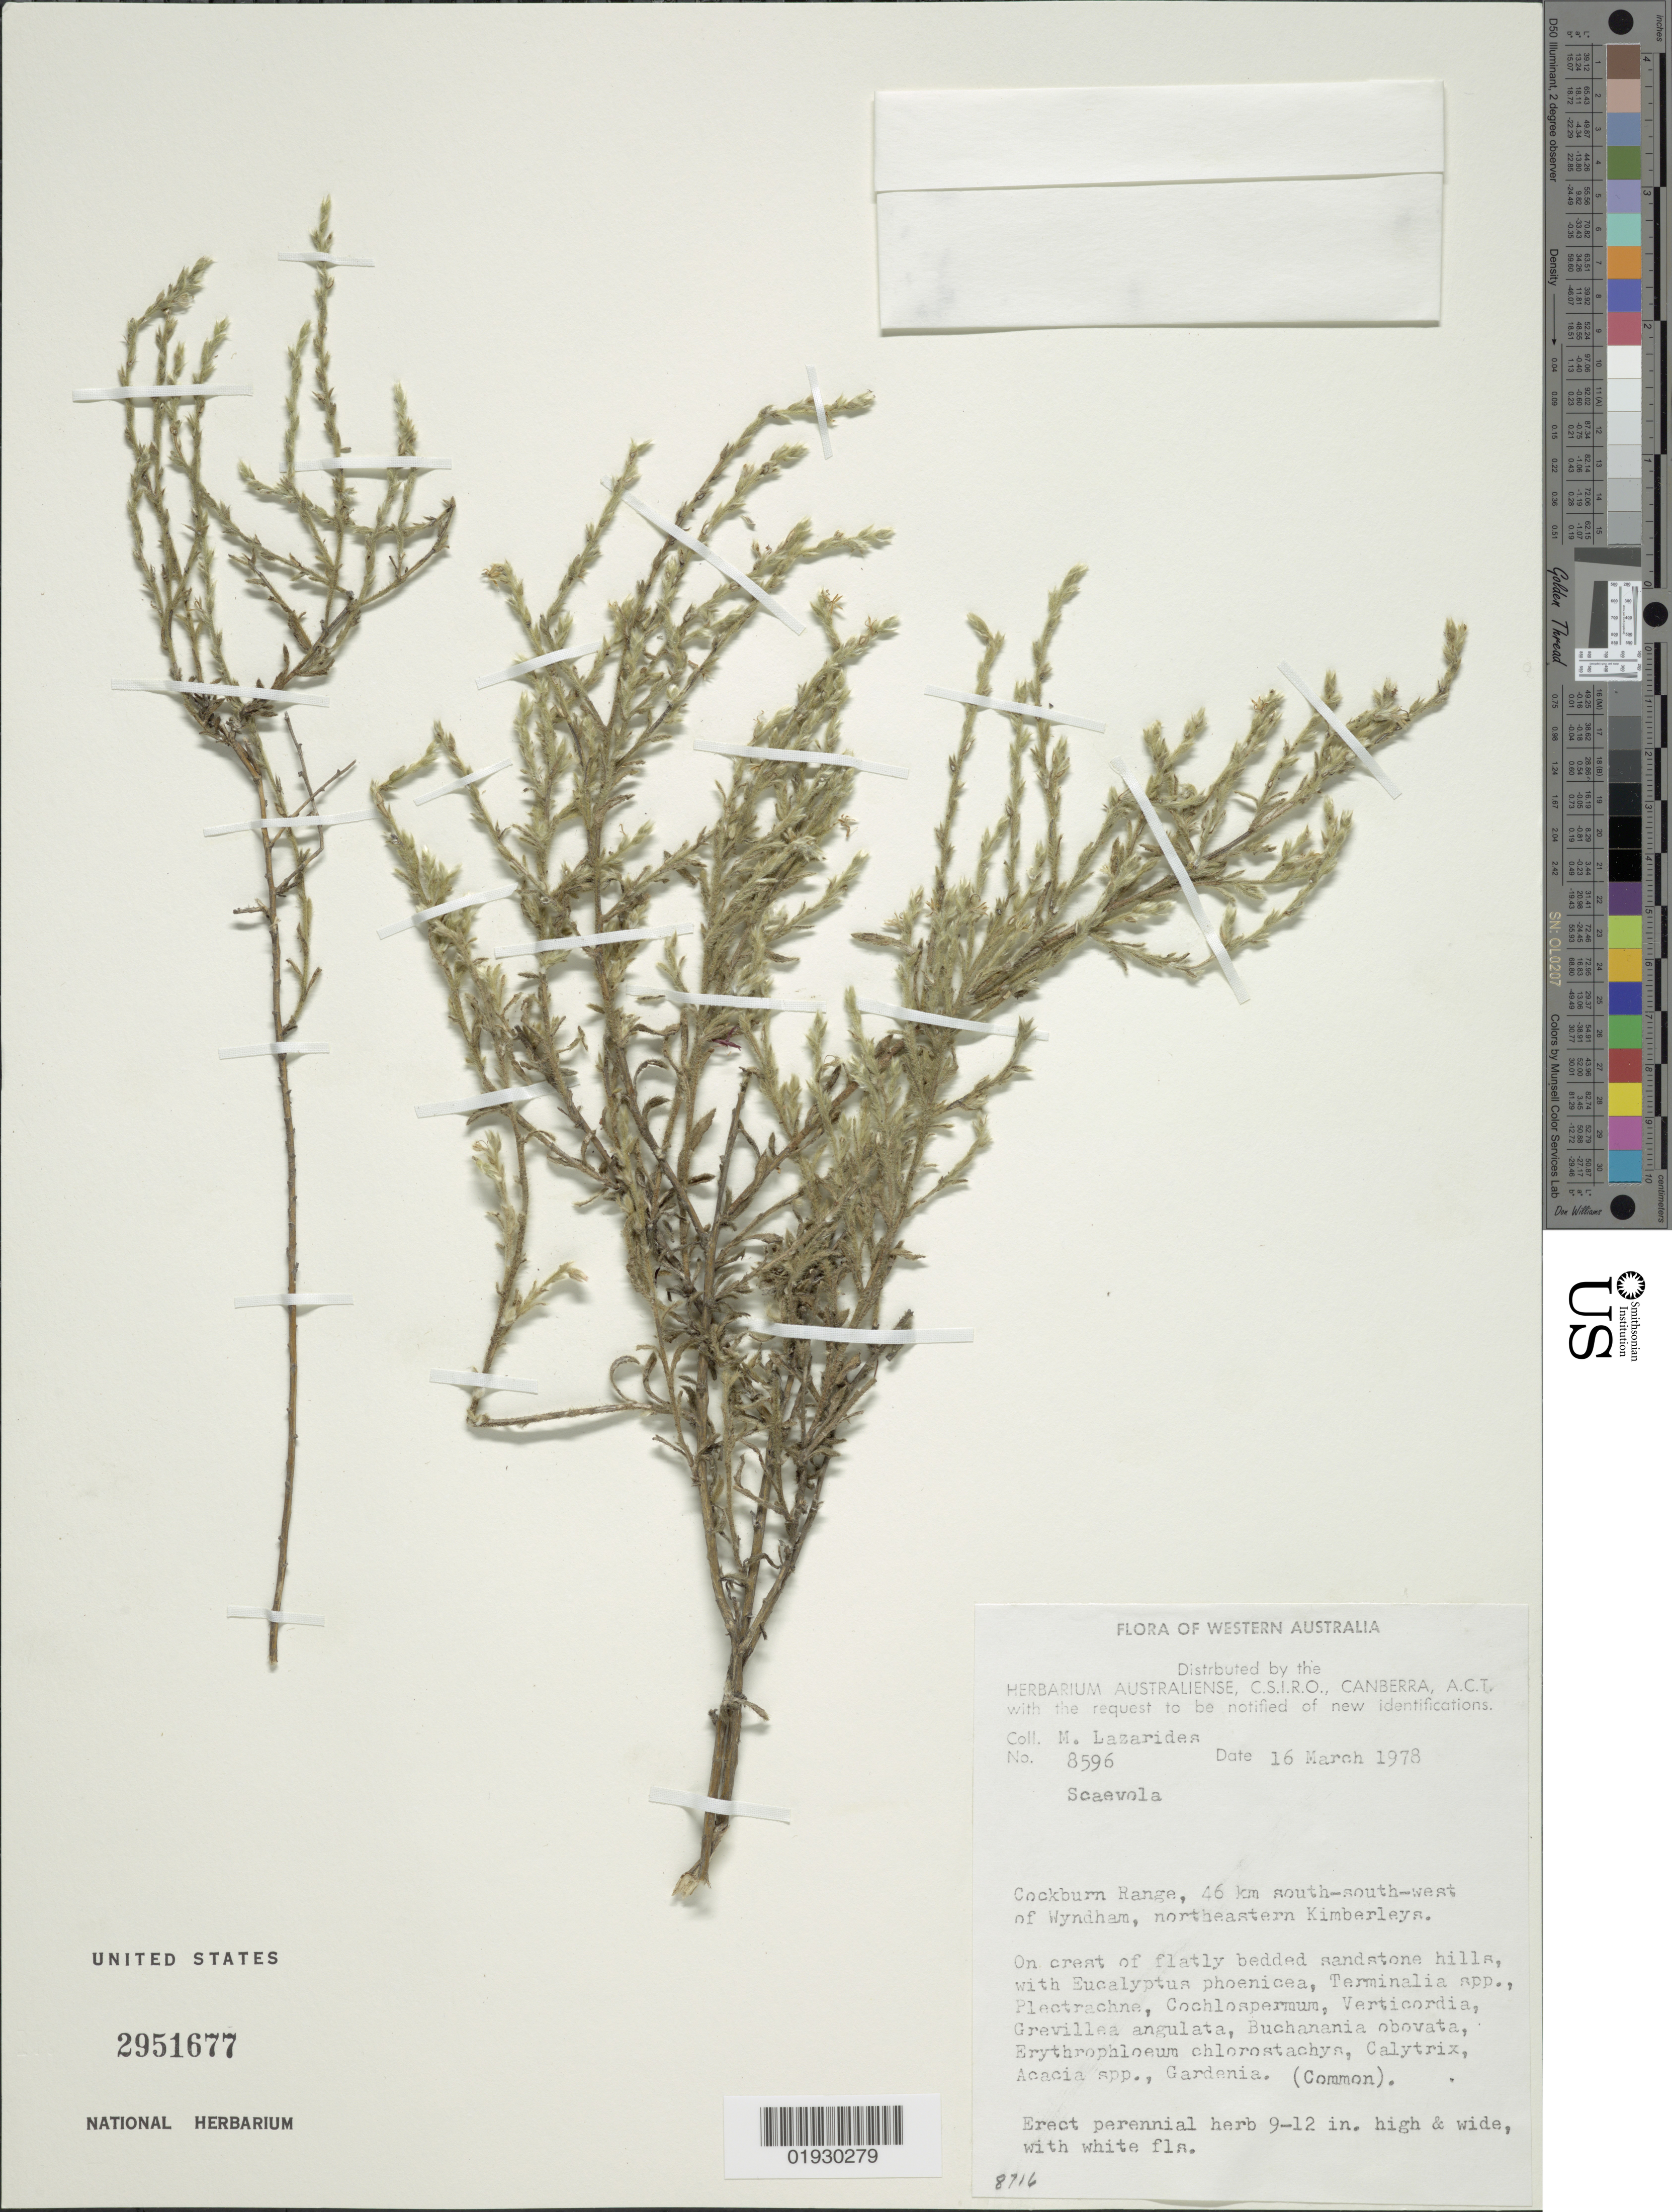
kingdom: Plantae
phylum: Tracheophyta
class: Magnoliopsida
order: Asterales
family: Goodeniaceae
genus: Scaevola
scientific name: Scaevola sp.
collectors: M. Lazarides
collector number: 8596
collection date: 1978-03-16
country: Australia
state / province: Western Australia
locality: Cockburn Range, 46 km south-south-west of Wyndham, northeastern Kimberleys.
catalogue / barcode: US 2951677